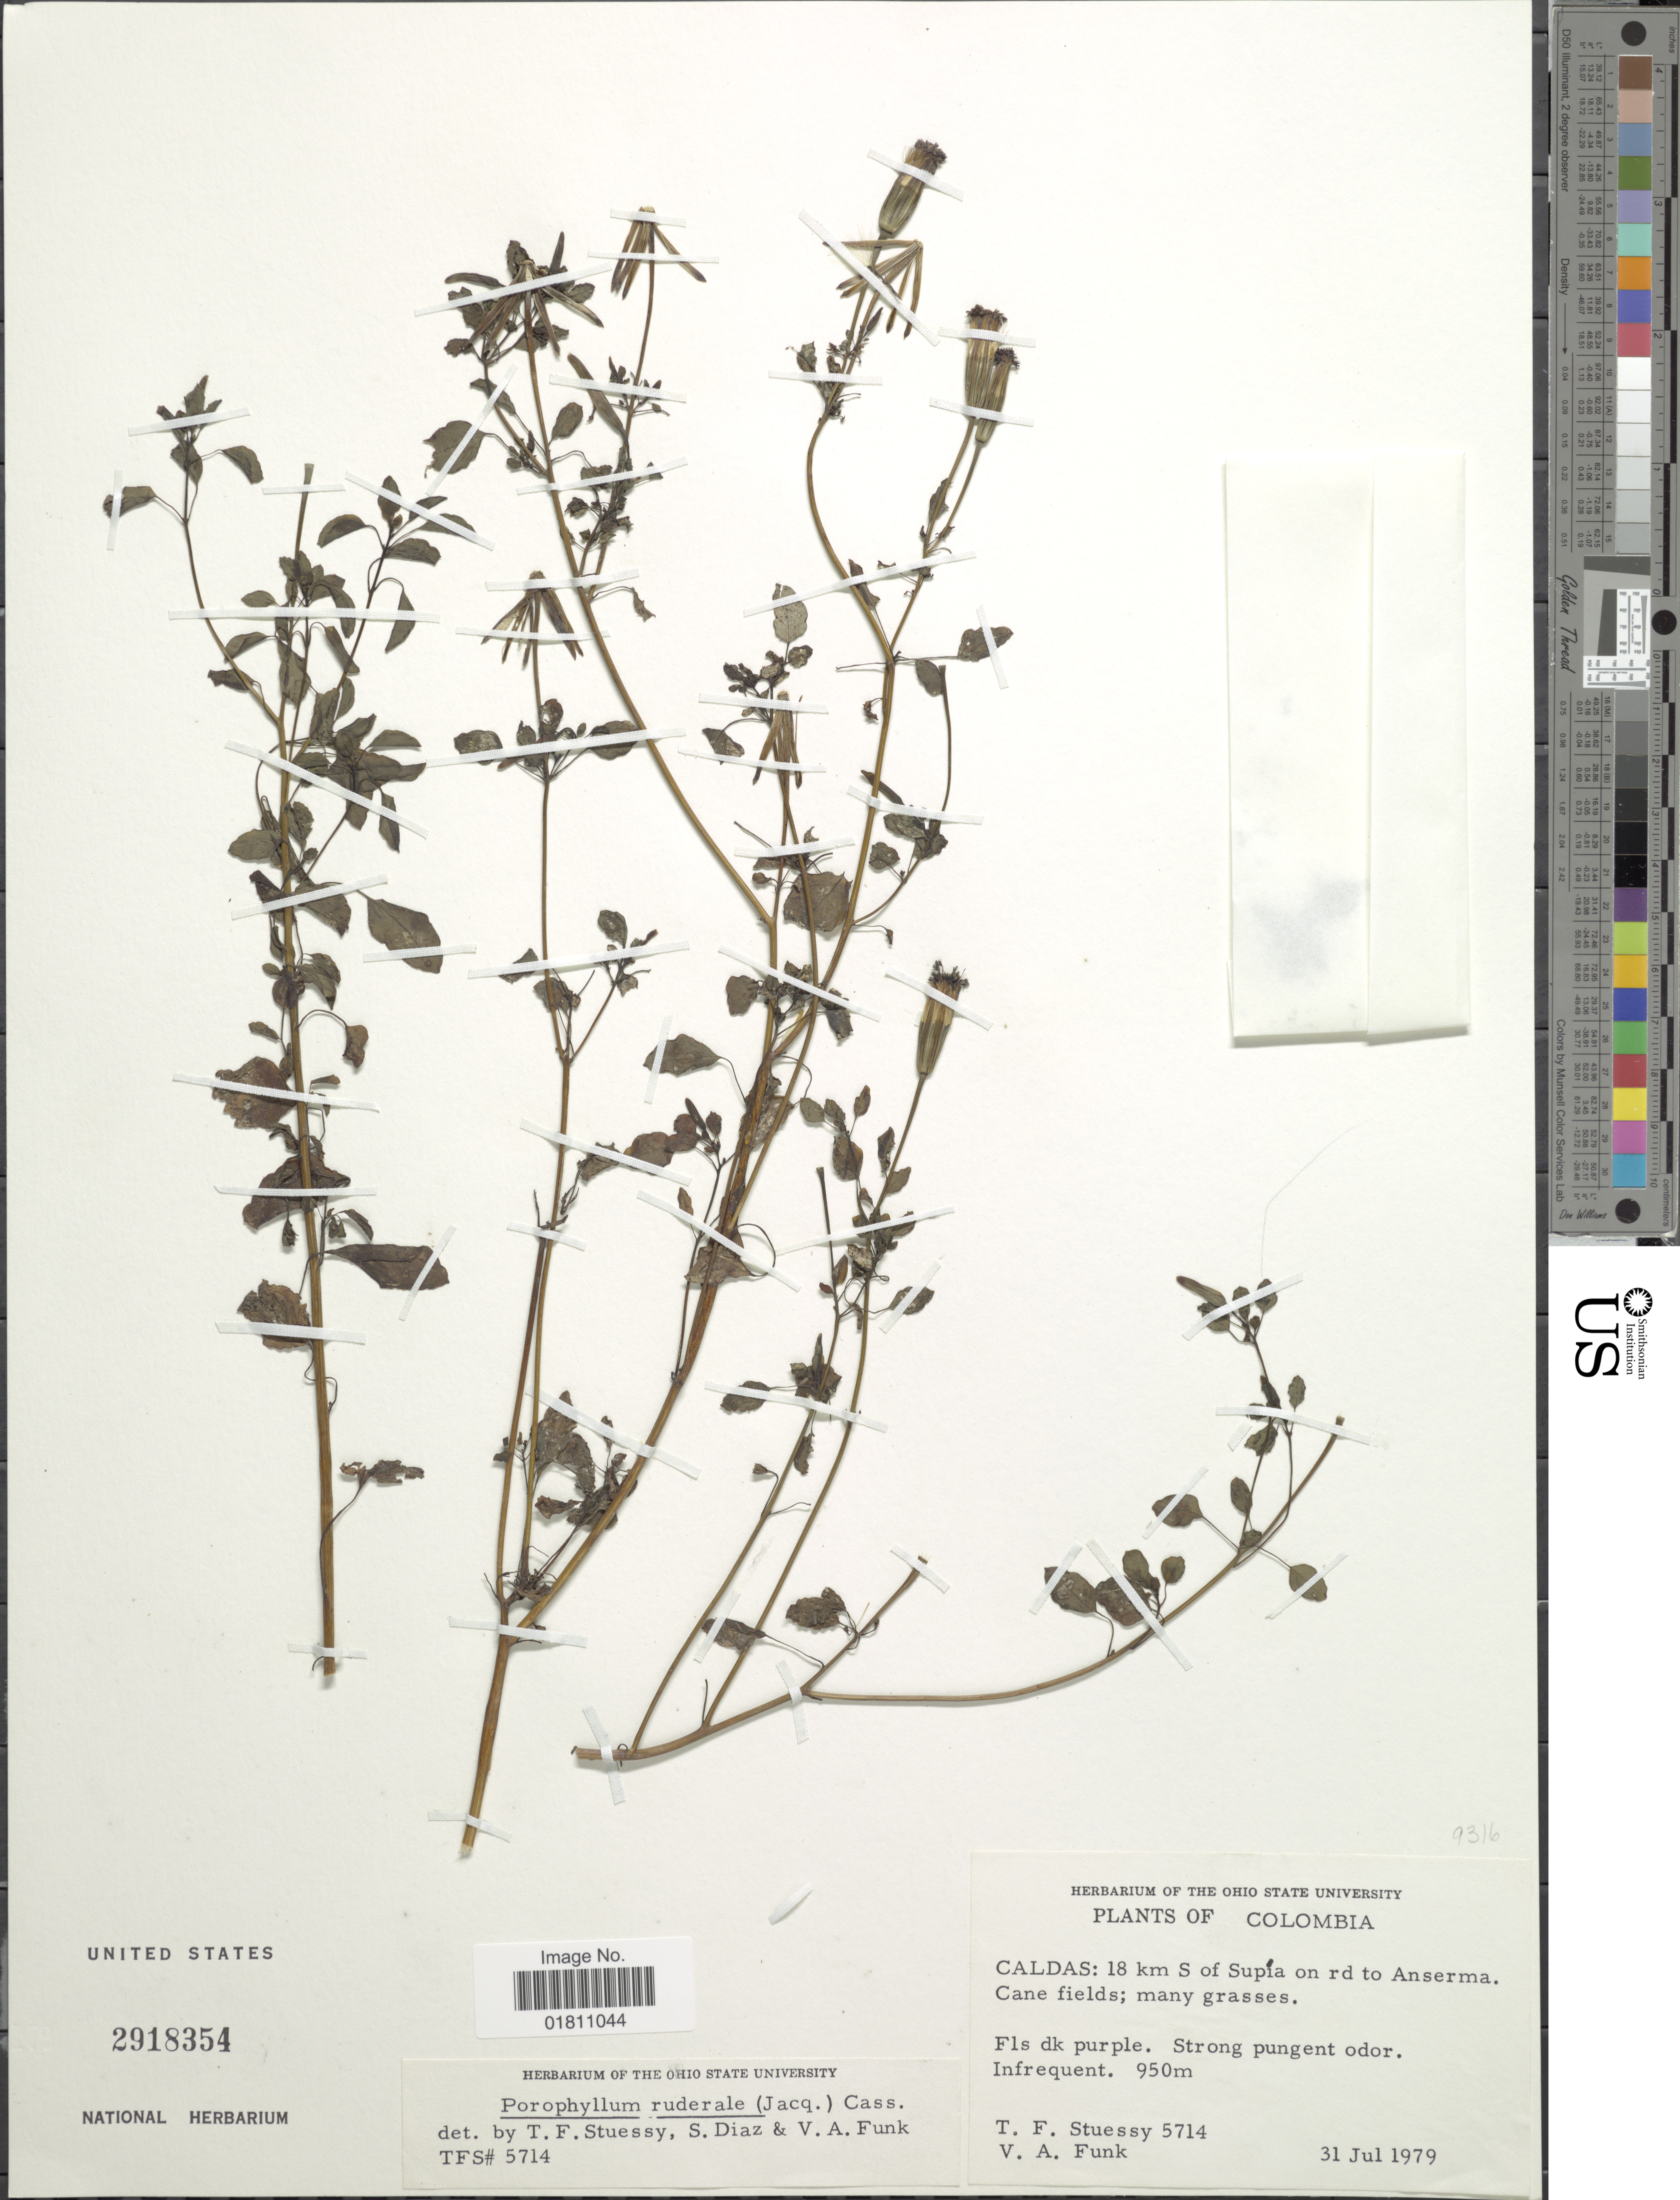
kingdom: Plantae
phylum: Tracheophyta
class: Magnoliopsida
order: Asterales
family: Asteraceae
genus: Porophyllum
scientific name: Porophyllum ruderale subsp. ruderale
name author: (Jacq.) Cass.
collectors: T. Steussy & V. Funk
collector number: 5714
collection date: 1979-07-31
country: Colombia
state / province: Caldas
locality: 18 km S of Supía on rd to Anserma. Cane fields; many grasses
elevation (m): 950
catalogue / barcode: US 2918354